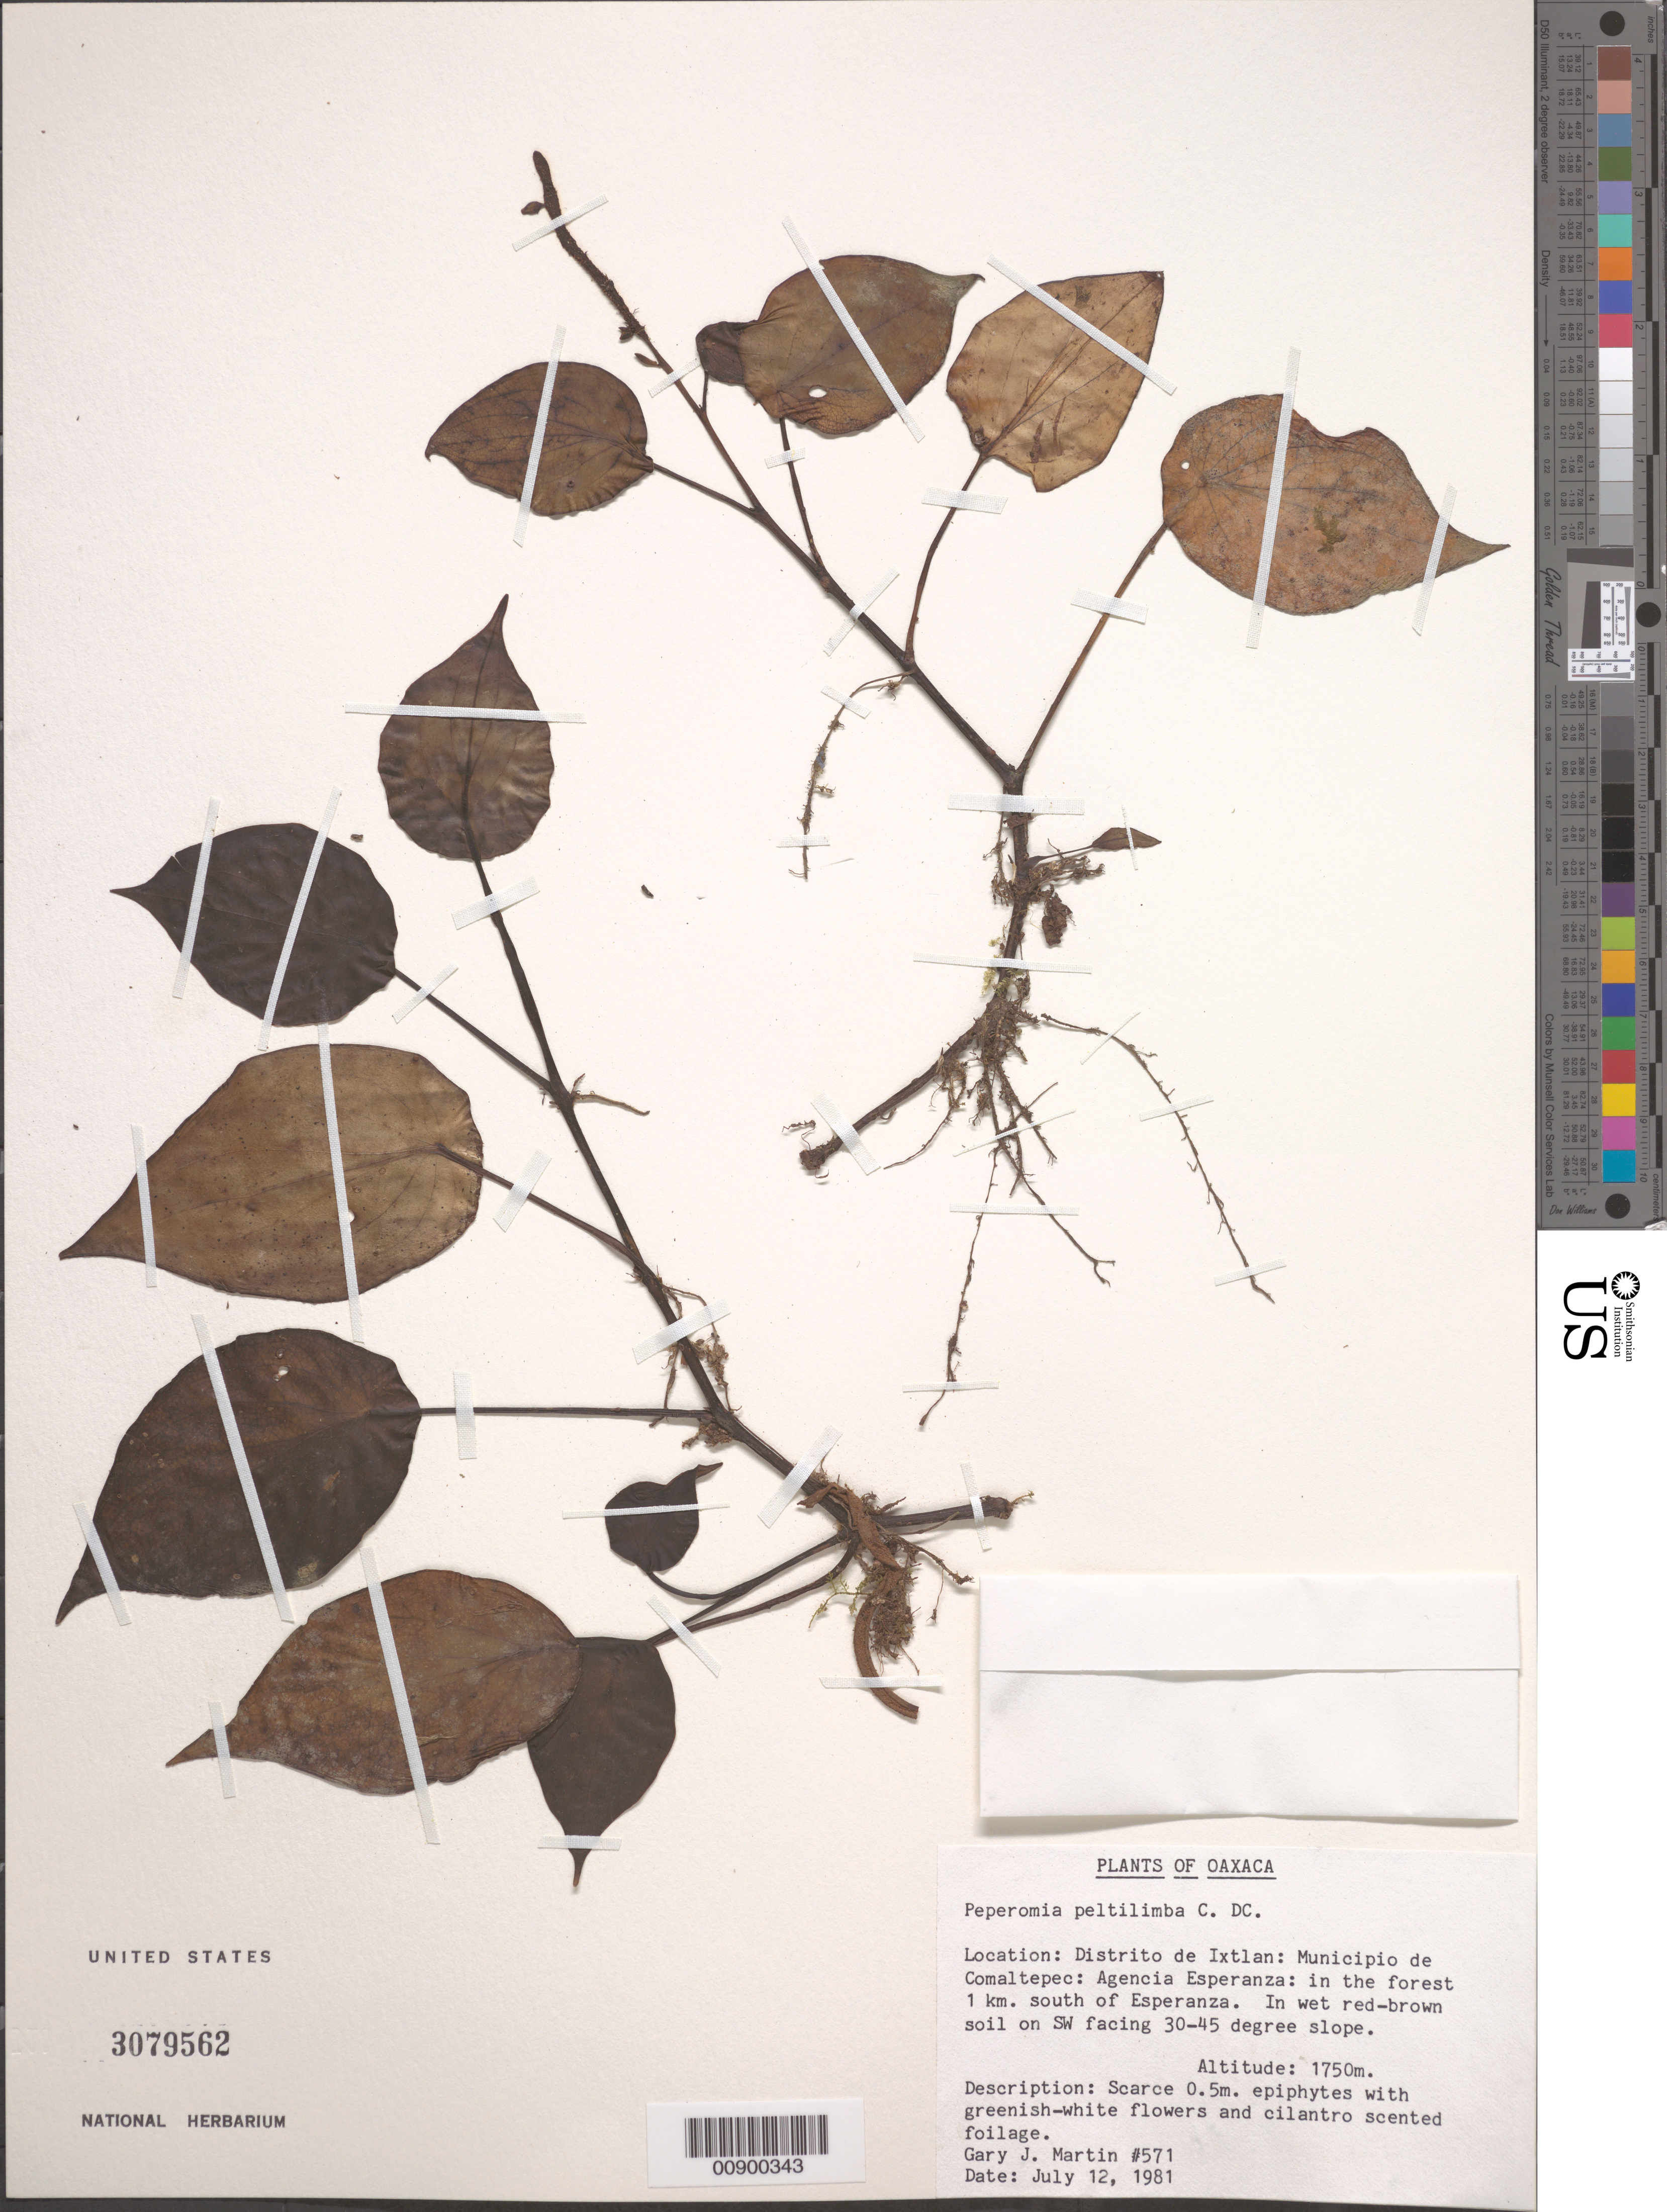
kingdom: Plantae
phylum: Tracheophyta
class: Magnoliopsida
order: Piperales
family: Piperaceae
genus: Peperomia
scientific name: Peperomia peltilimba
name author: Trel. ex C. DC.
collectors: G. J. Martin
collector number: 571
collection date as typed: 12 Jul 1981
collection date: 1981-07-12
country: Mexico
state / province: Oaxaca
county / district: Ixtlán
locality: Oaxaca: Distrito de Ixtlán: Municipio de Comaltepec: Agencia Esperanza: in the forest 1km. south of Esperanza.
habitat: Forest. In wet red-brown soil on SW facing 30-45 degree slope.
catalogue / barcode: US 3079562